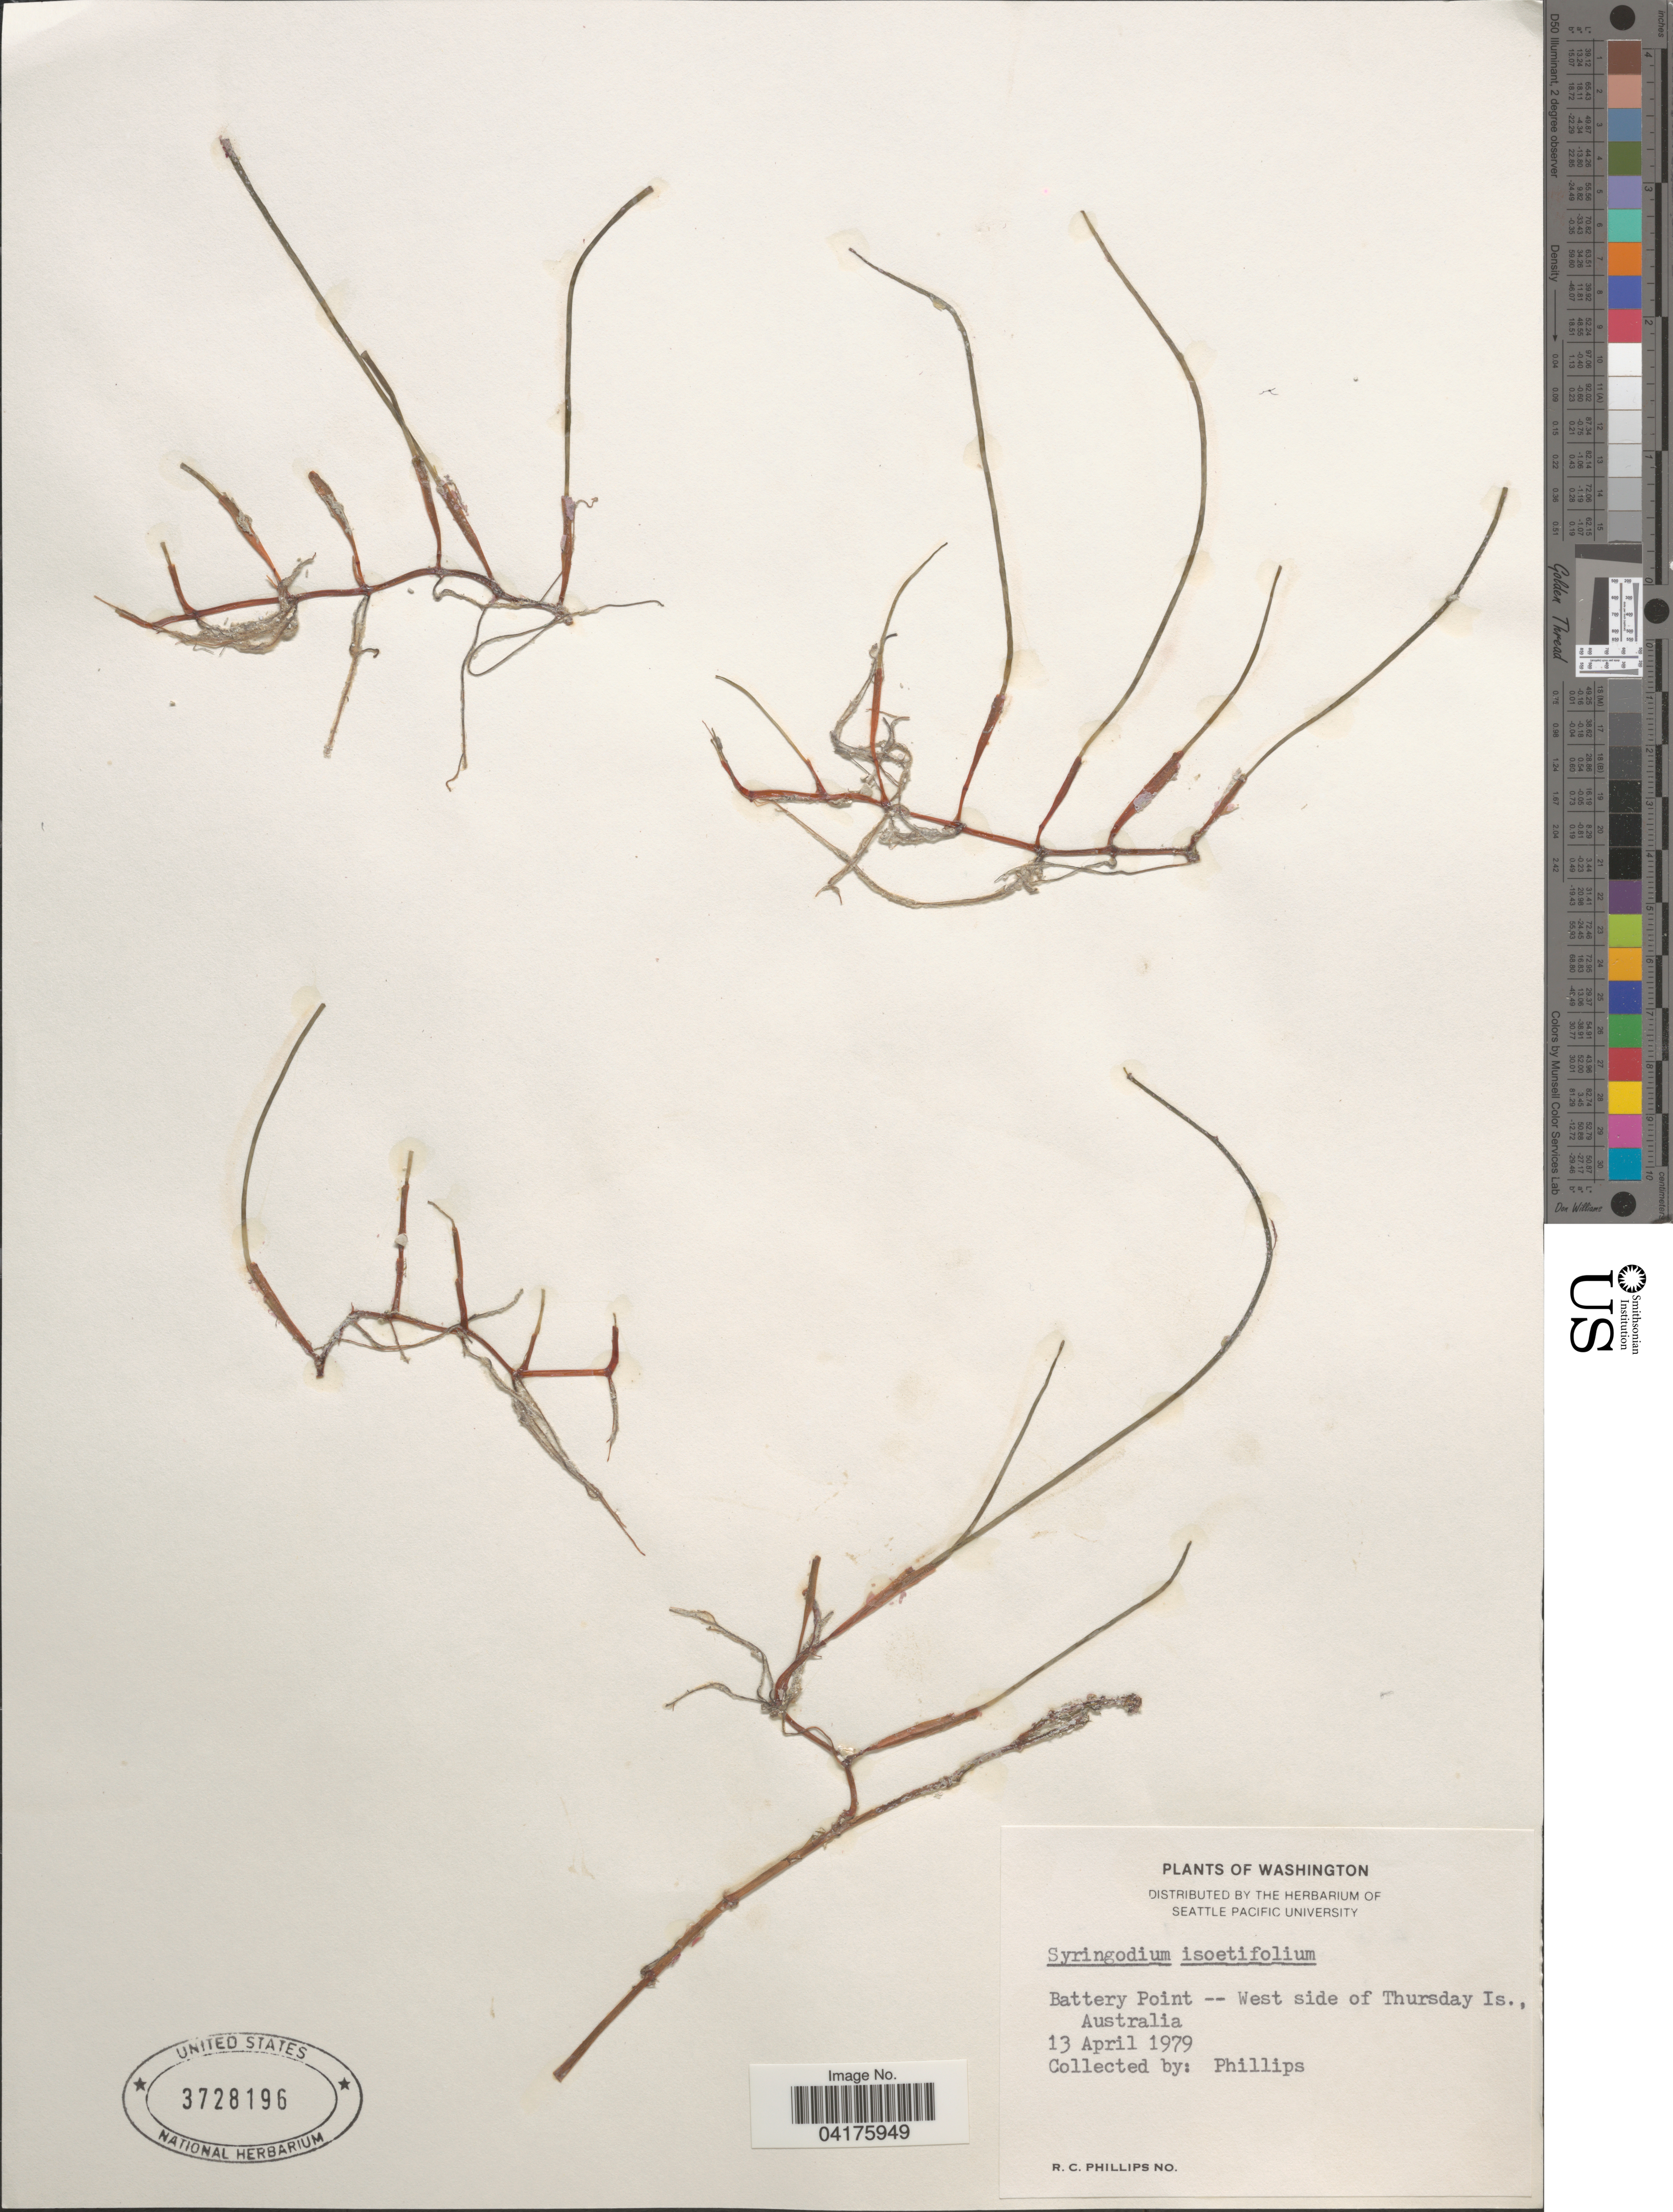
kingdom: Plantae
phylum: Tracheophyta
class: Liliopsida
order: Alismatales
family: Cymodoceaceae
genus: Syringodium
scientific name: Syringodium isoetifolium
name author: (Asch.) Dandy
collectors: R. C. Phillips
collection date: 1979-04-13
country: Australia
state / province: Queensland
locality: Battery Point -- West side of Thursday Is.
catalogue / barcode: US 3728196